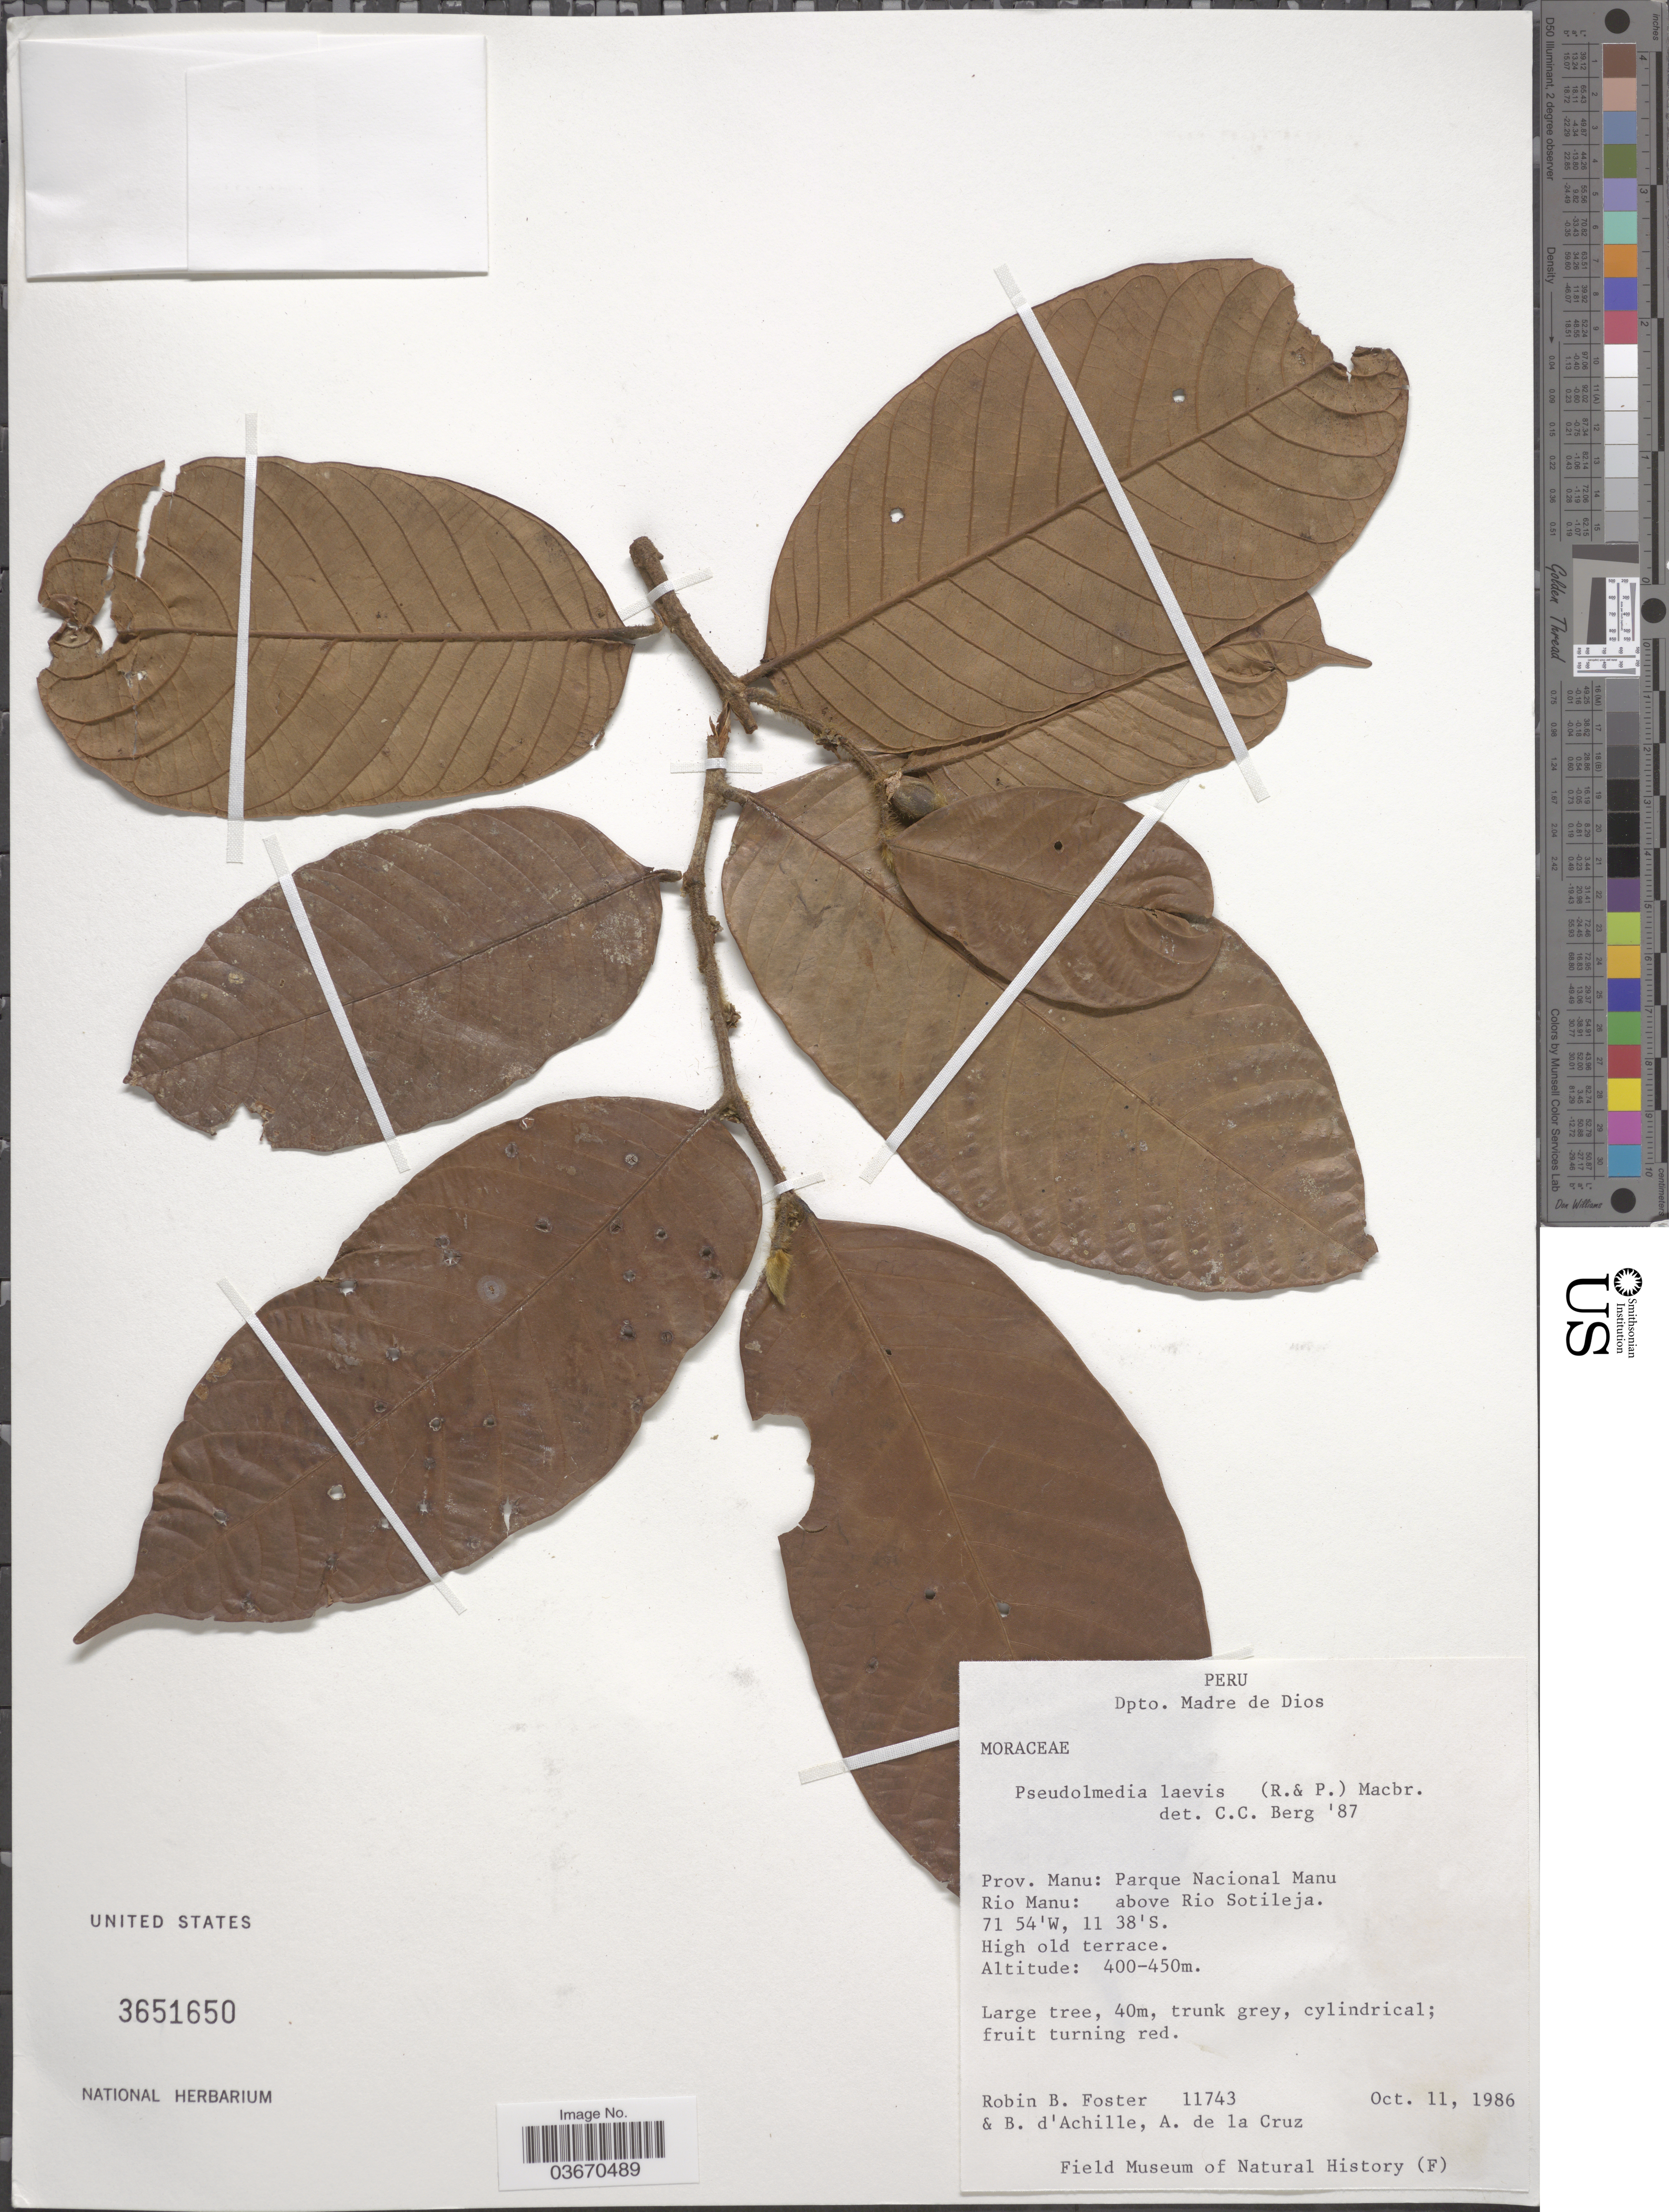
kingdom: Plantae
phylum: Tracheophyta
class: Magnoliopsida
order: Rosales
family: Moraceae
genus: Pseudolmedia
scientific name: Pseudolmedia laevis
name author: (Ruiz & Pav.) J.F. Macbr.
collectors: R. B. Foster, B. d'Achille & A. De la Cruz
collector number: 11743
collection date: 1986-10-11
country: Peru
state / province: Madre de Dios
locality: Dpto. Madre de Dios. Prov. Manu: Parque Nacional Manu. Rio Manu: above Rio Sotileja.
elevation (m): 400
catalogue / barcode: US 3651650